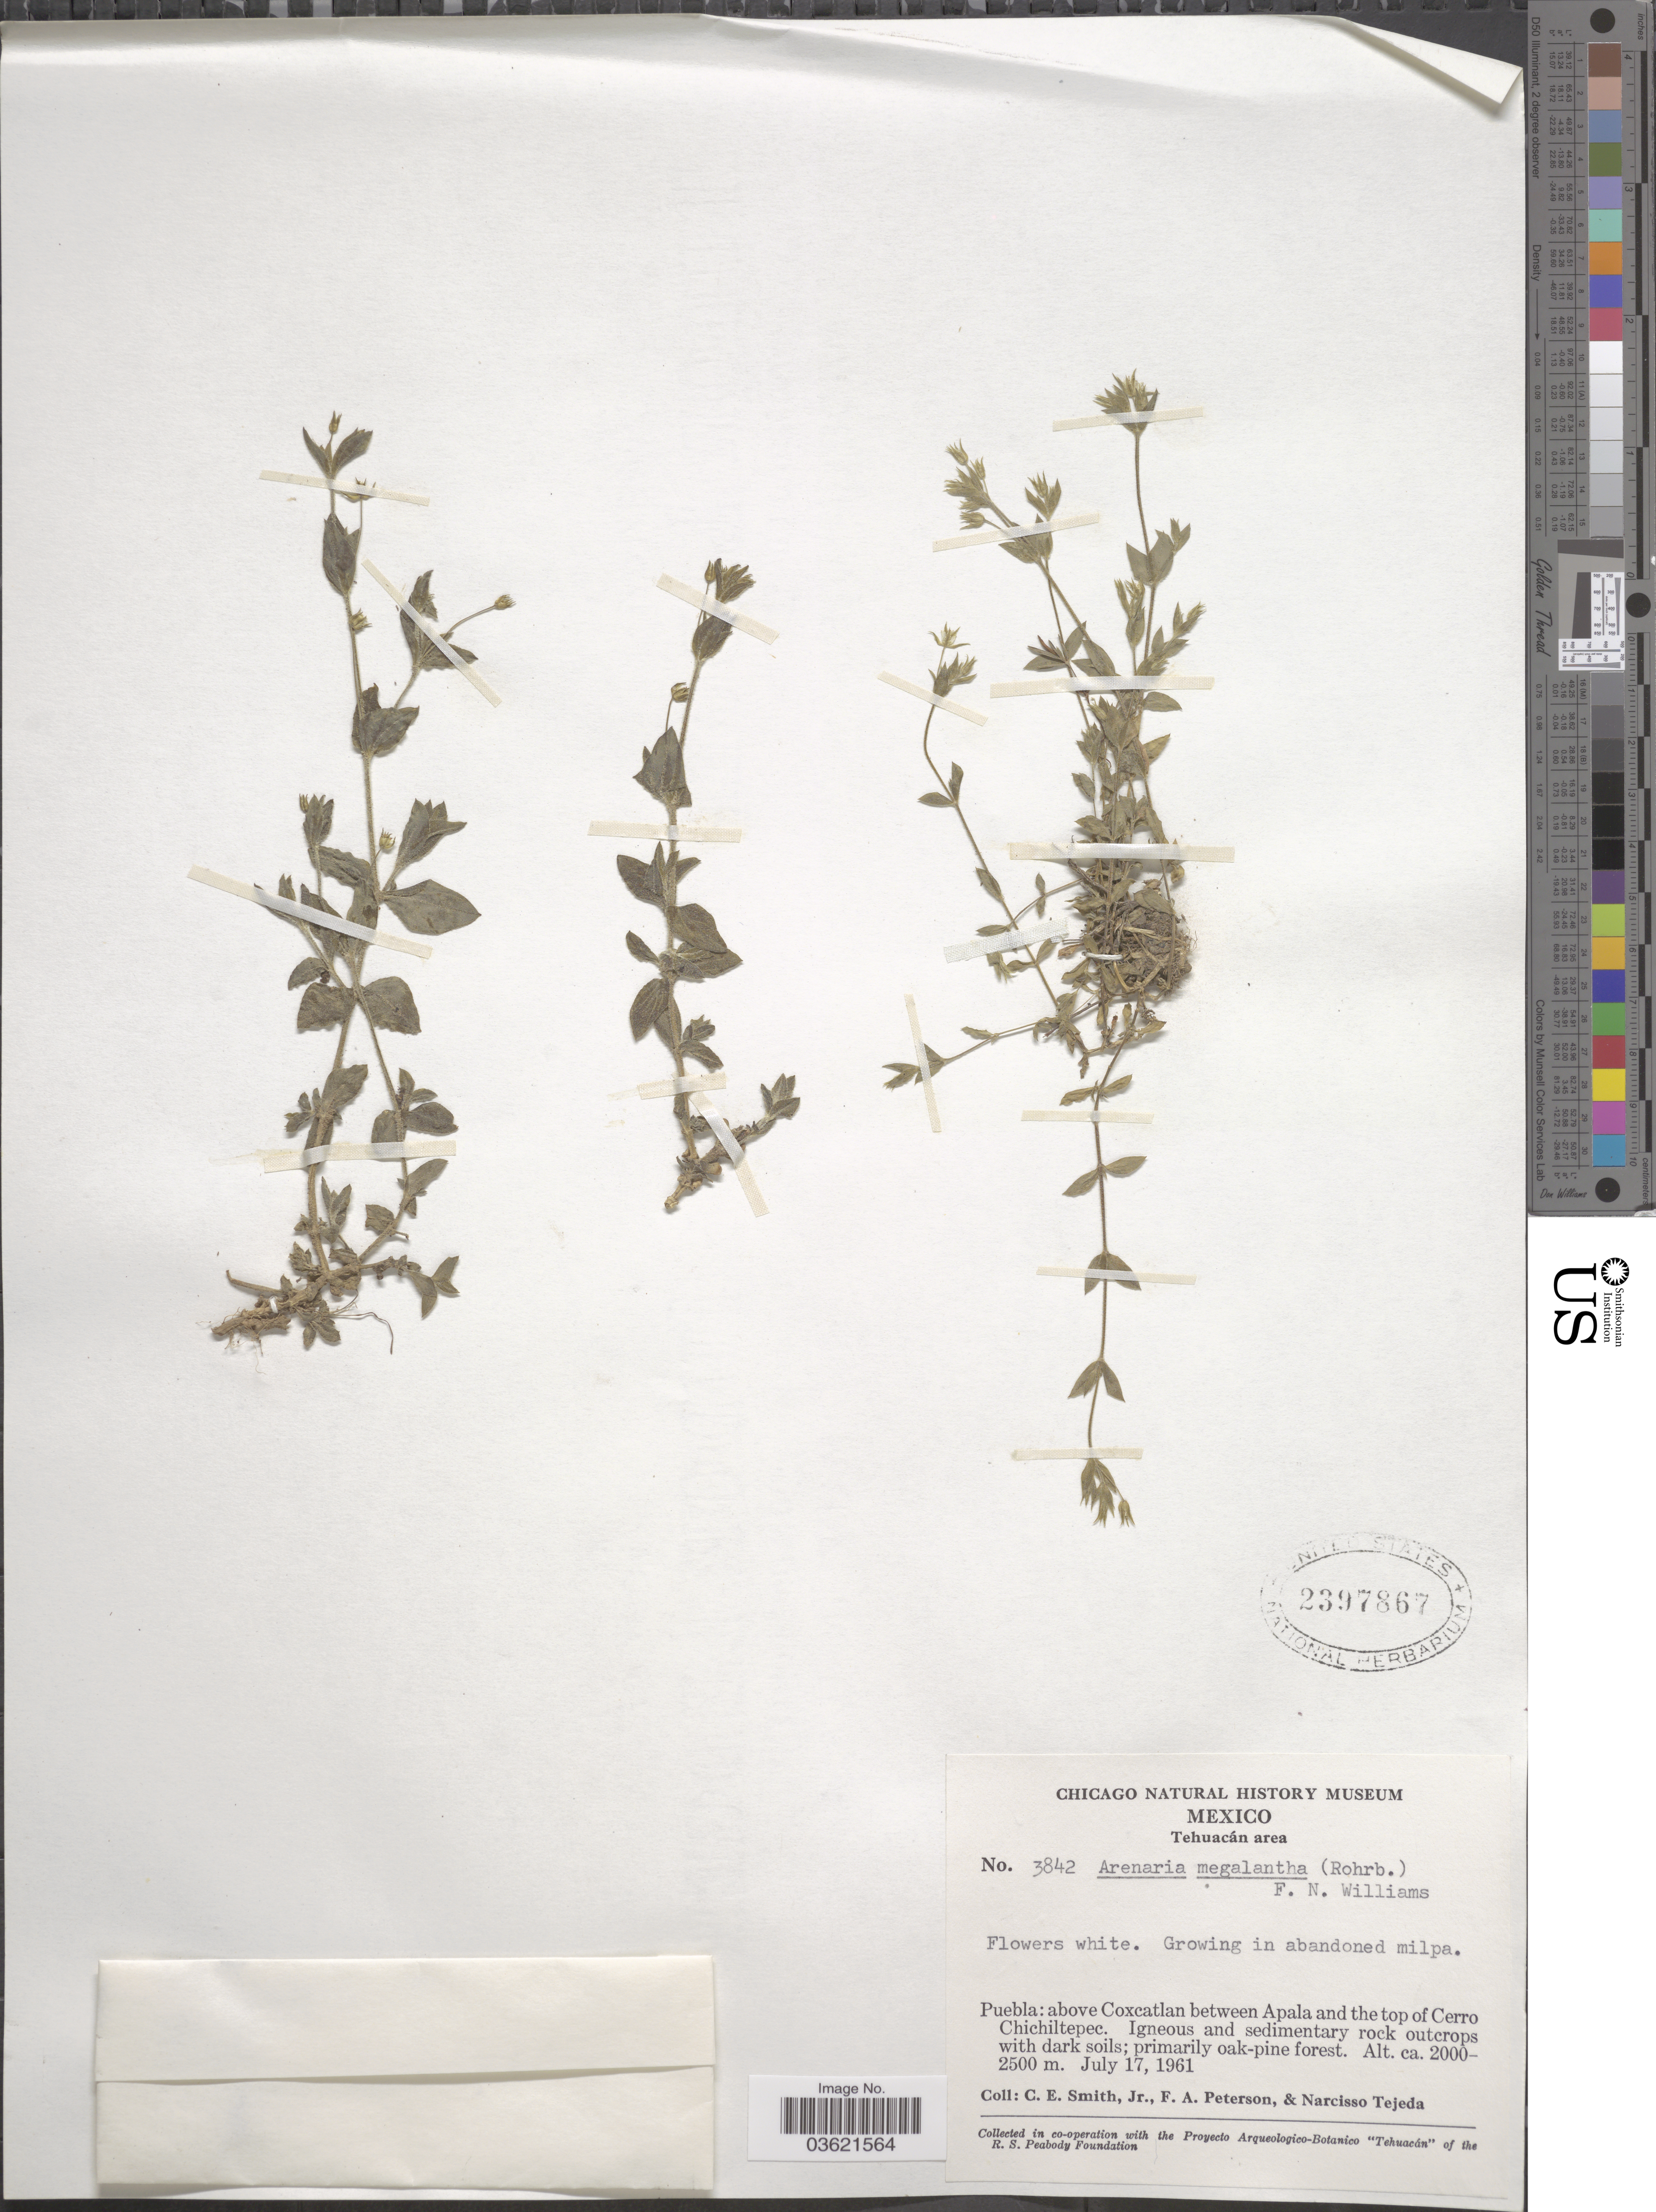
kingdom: Plantae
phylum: Tracheophyta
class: Magnoliopsida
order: Caryophyllales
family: Caryophyllaceae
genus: Arenaria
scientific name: Arenaria megalantha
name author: (Rohrb.) F.N. Williams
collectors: C. E. Smith Jr., F. A. Peterson & N. Tejeda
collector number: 3842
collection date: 1961-07-17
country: Mexico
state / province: Puebla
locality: Tehuacán area. Above Coxcatlan between Apala and the top of Cerro Chichiltepec.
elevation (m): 2000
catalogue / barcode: US 2397867